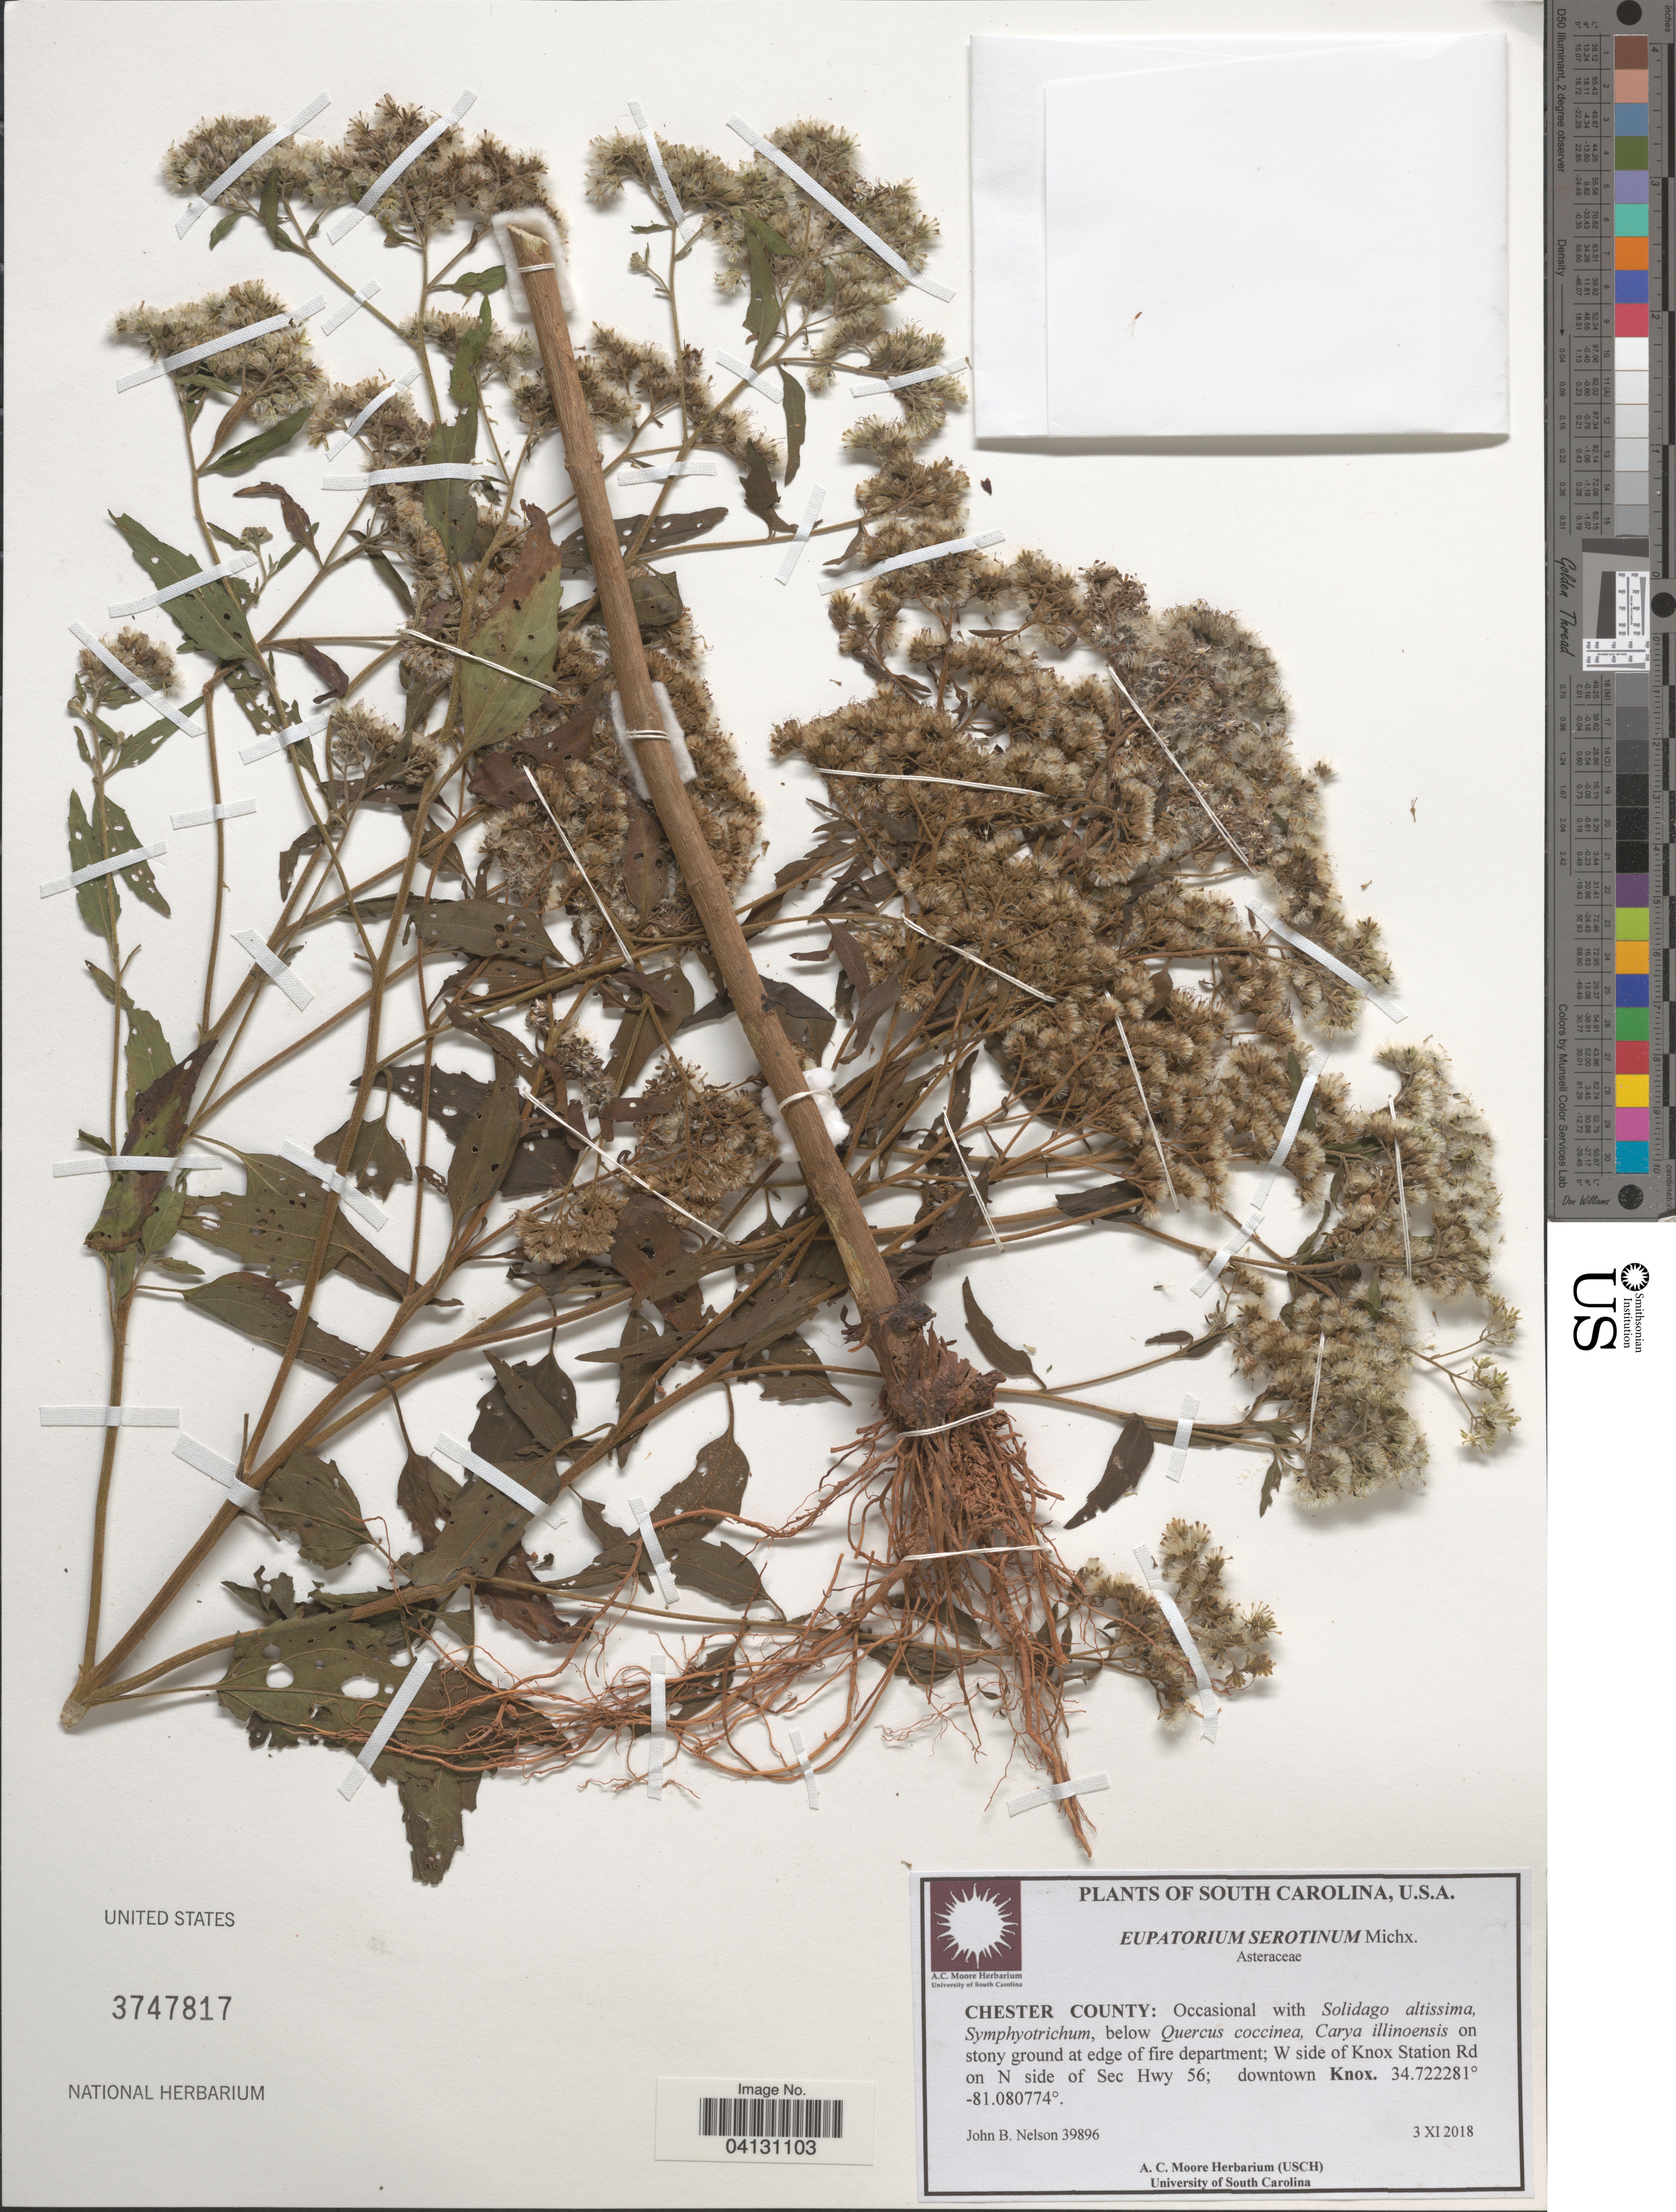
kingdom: Plantae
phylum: Tracheophyta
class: Magnoliopsida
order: Asterales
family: Asteraceae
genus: Eupatorium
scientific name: Eupatorium serotinum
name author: Michx.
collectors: J. B. Nelson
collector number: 39896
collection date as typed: Transcribed d/m/y: 3/11/2018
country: United States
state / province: South Carolina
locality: Chester County: at edge of fire department; W side of Knox Station Rd on N side of Sec Hwy 56; downtown Knox.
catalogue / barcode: US 3747817